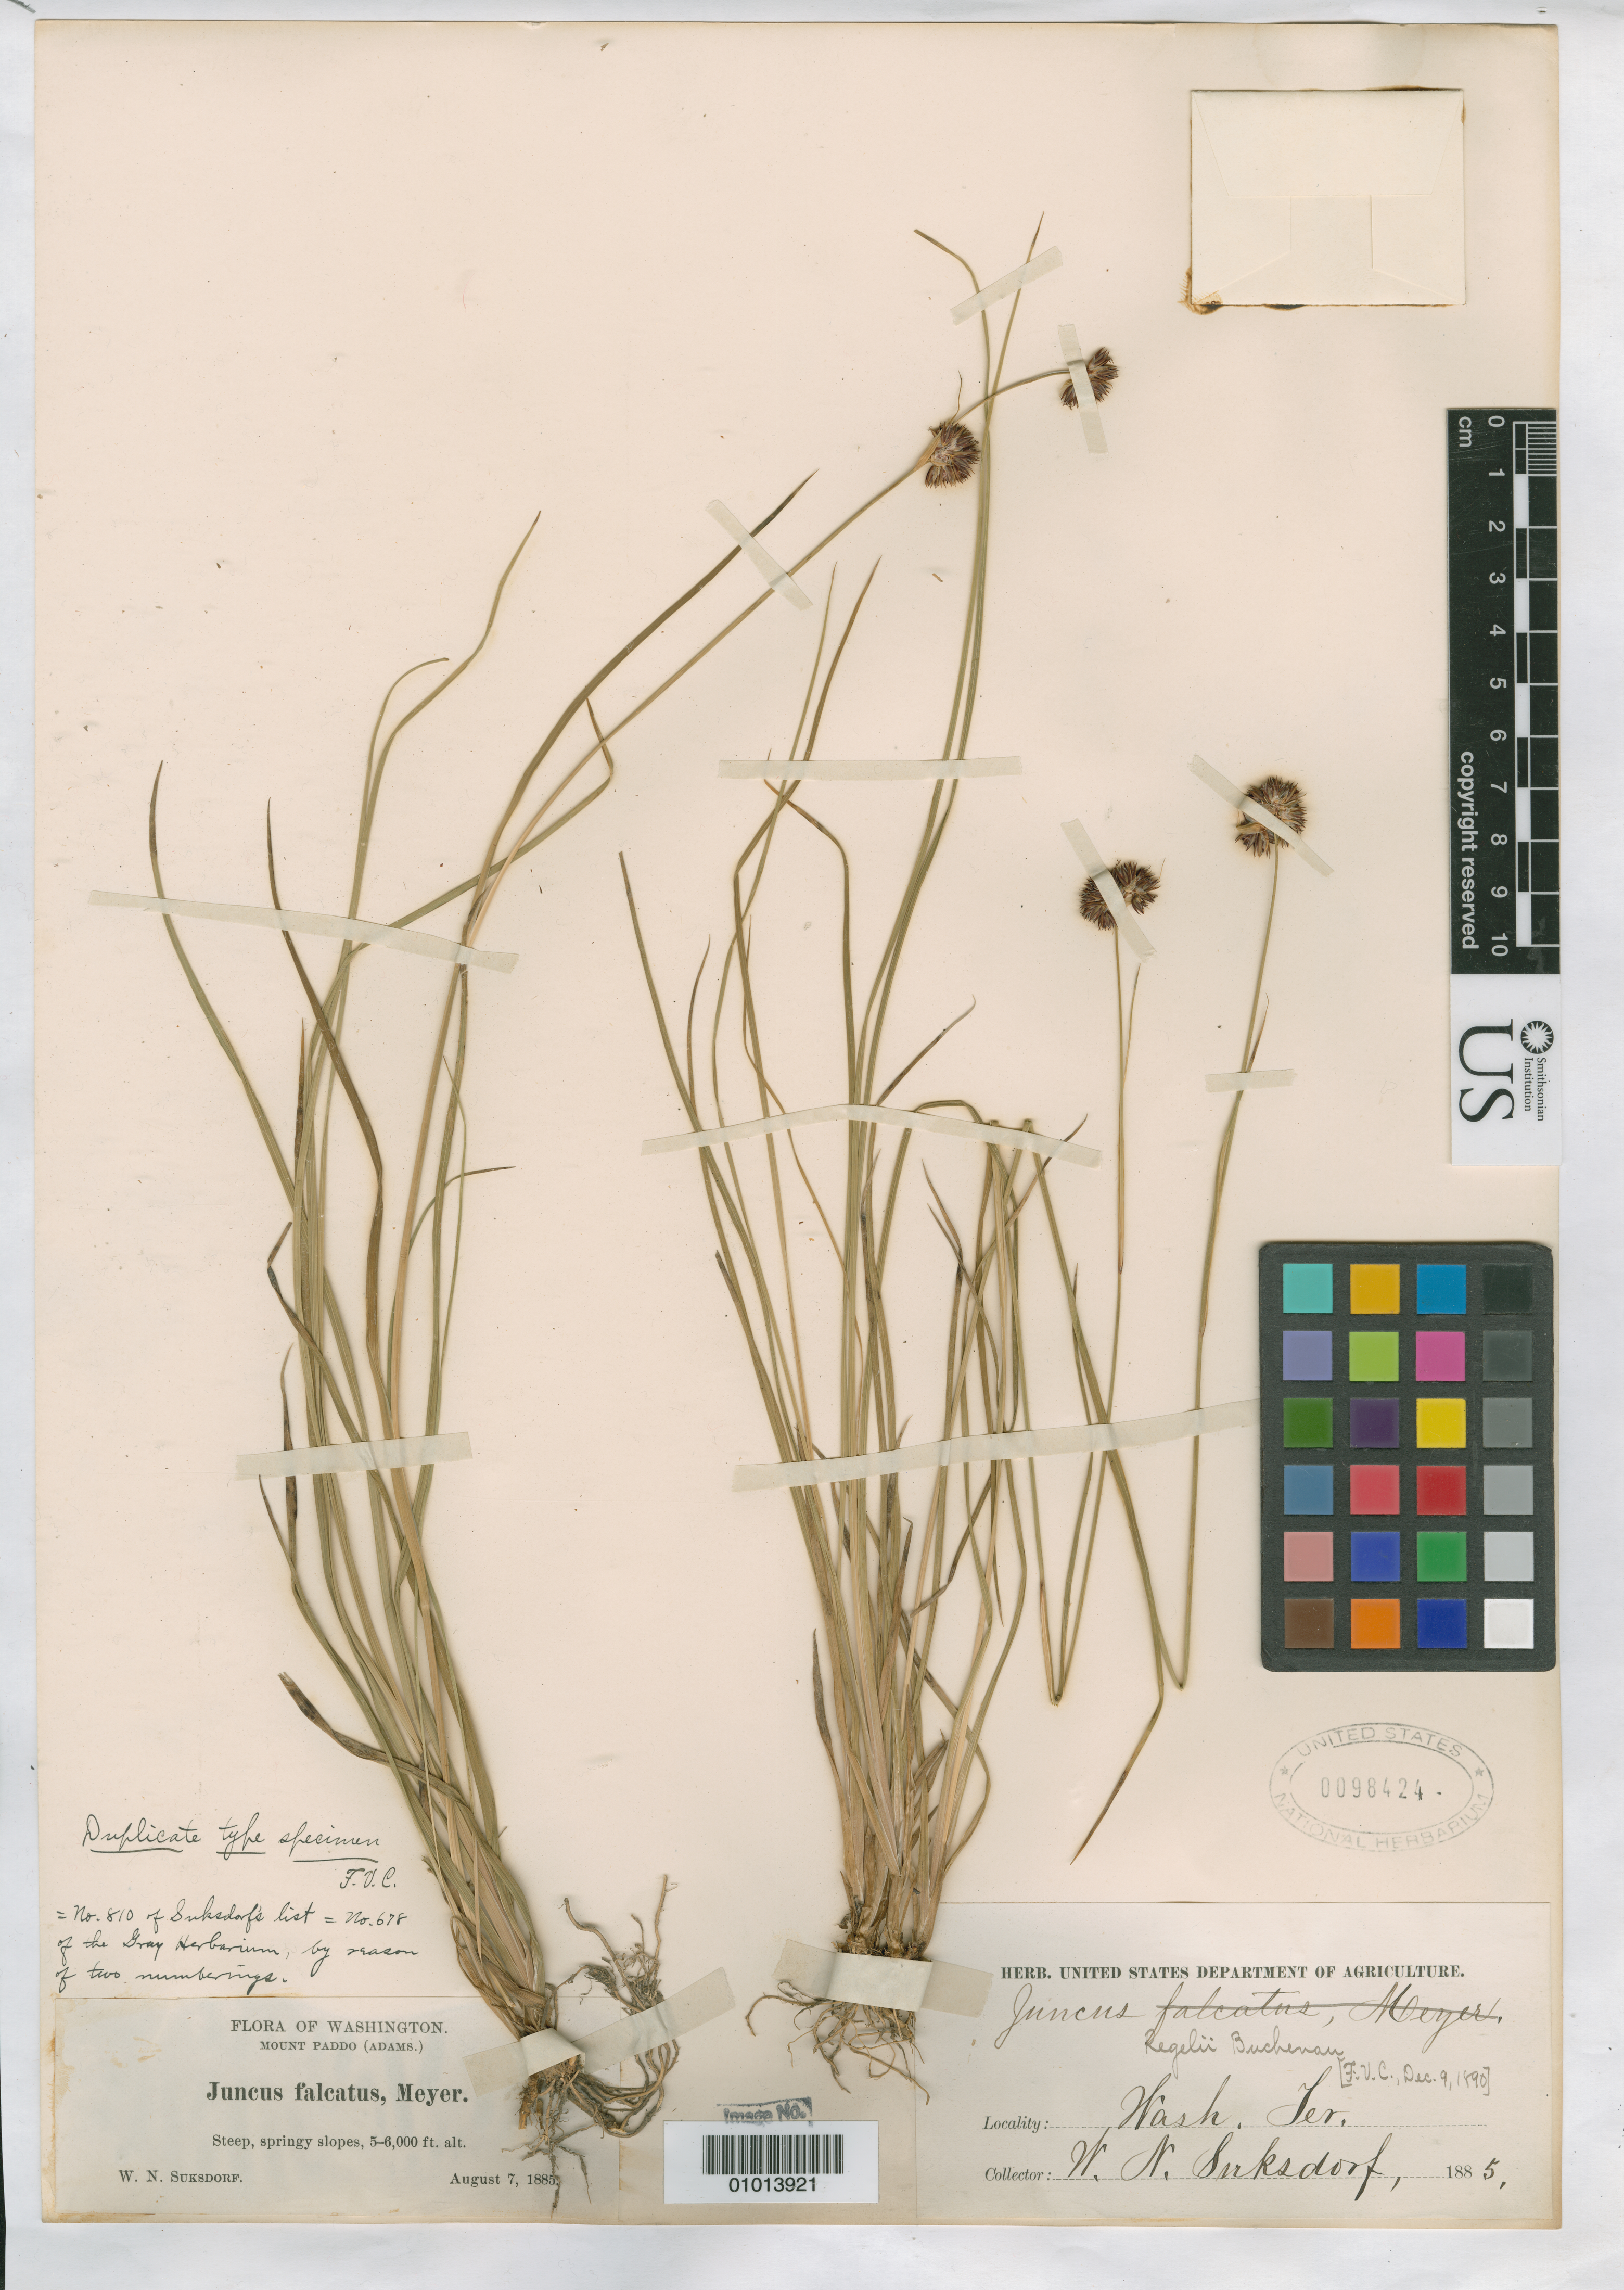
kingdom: Plantae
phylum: Tracheophyta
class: Liliopsida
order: Poales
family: Juncaceae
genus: Juncus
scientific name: Juncus regelii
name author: Buchenau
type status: Syntype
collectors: W. N. Suksdorf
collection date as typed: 07 Aug 1885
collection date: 1885-08-07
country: United States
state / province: Washington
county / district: Skamania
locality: Mount Paddo (Adams).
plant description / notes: Protologue cites Suksdorf 678; as annotated by F.V. Coville "Duplicate type specimen... = no. 810 of Suksdorf's list = no. 678 of the Gray Herbarium, by reason of two numberings."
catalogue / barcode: US 98424